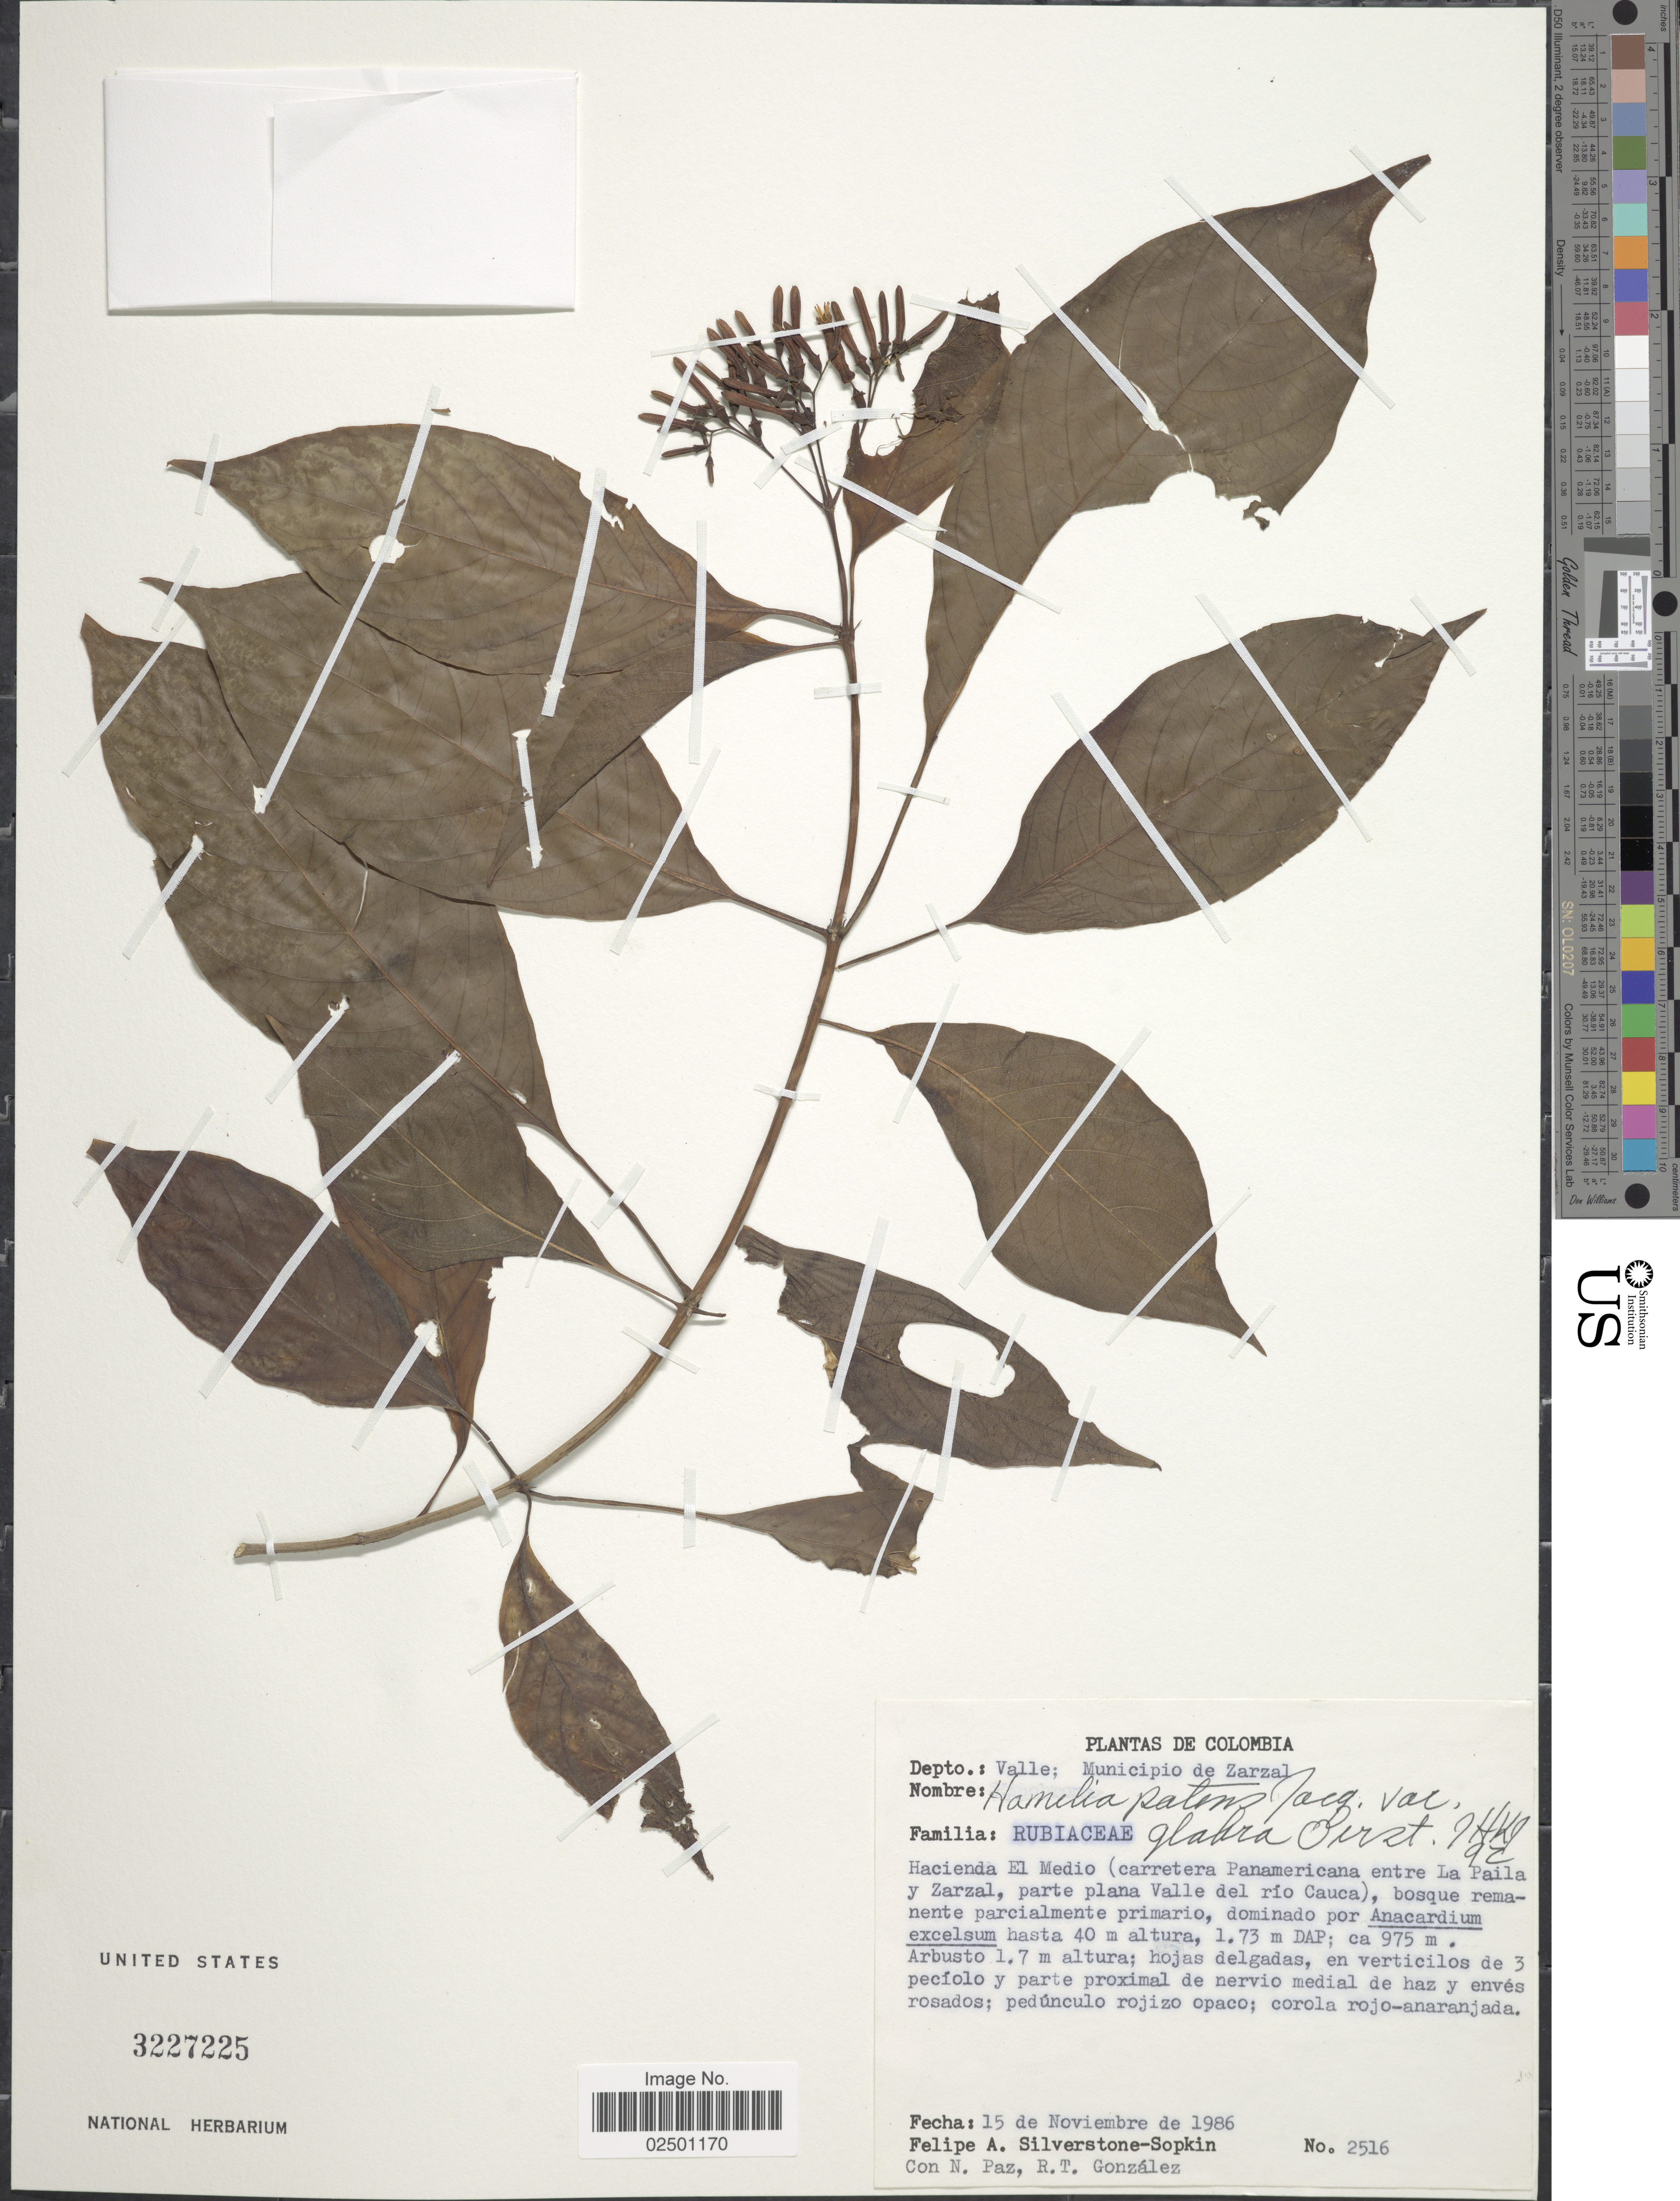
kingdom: Plantae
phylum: Tracheophyta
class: Magnoliopsida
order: Gentianales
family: Rubiaceae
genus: Hamelia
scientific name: Hamelia patens var. patens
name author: Jacq.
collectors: P. A. Silverstone-Sopkin, N. Paz & R. Gonzalez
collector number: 2516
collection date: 1986-11-15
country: Colombia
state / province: Valle del Cauca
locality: Depto.: Valle. Municipio de Zarzal. Hacienda El Medio (carretera Panamericana) entre La Paila Y Zarzal, parte plana Valle del rio Cauca).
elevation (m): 975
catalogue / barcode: US 3227225